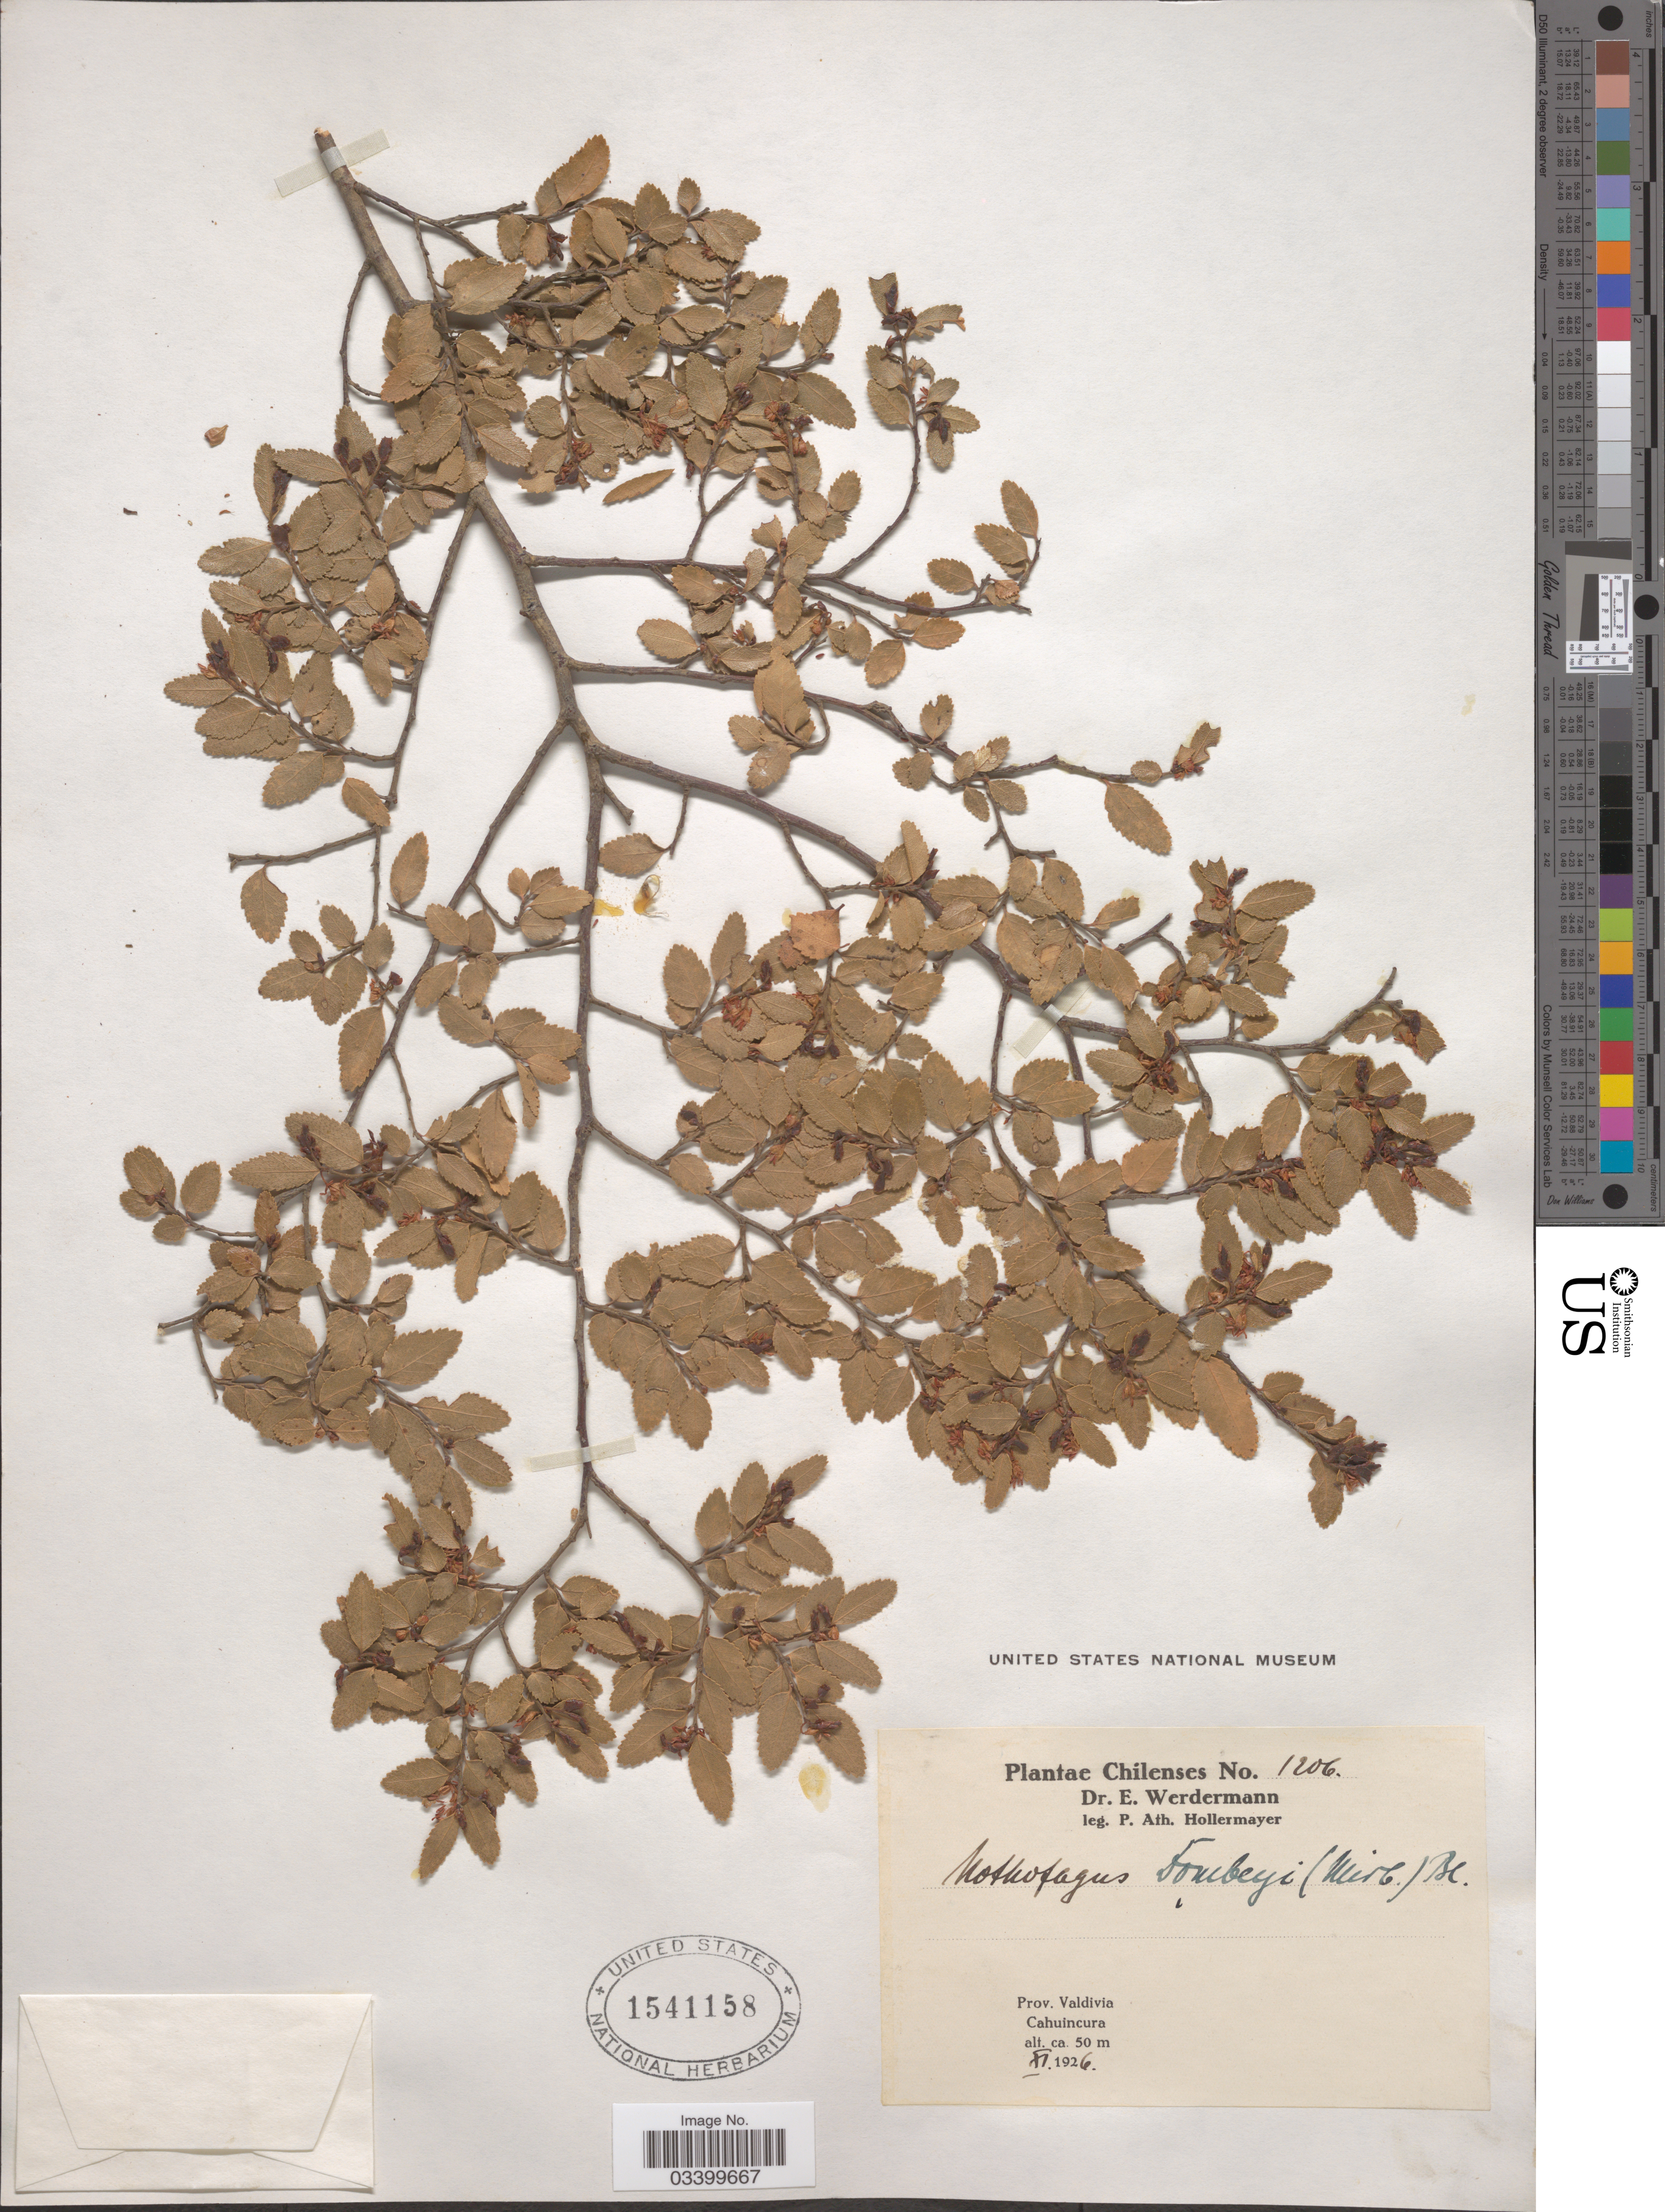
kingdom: Plantae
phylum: Tracheophyta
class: Magnoliopsida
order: Fagales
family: Nothofagaceae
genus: Nothofagus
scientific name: Nothofagus dombeyi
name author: (Mirb.) Oerst.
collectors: P. Hollermayer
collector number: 1206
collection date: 1926-11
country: Chile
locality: Prov. Valdivia. Cahuincura.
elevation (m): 50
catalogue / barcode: US 1541158